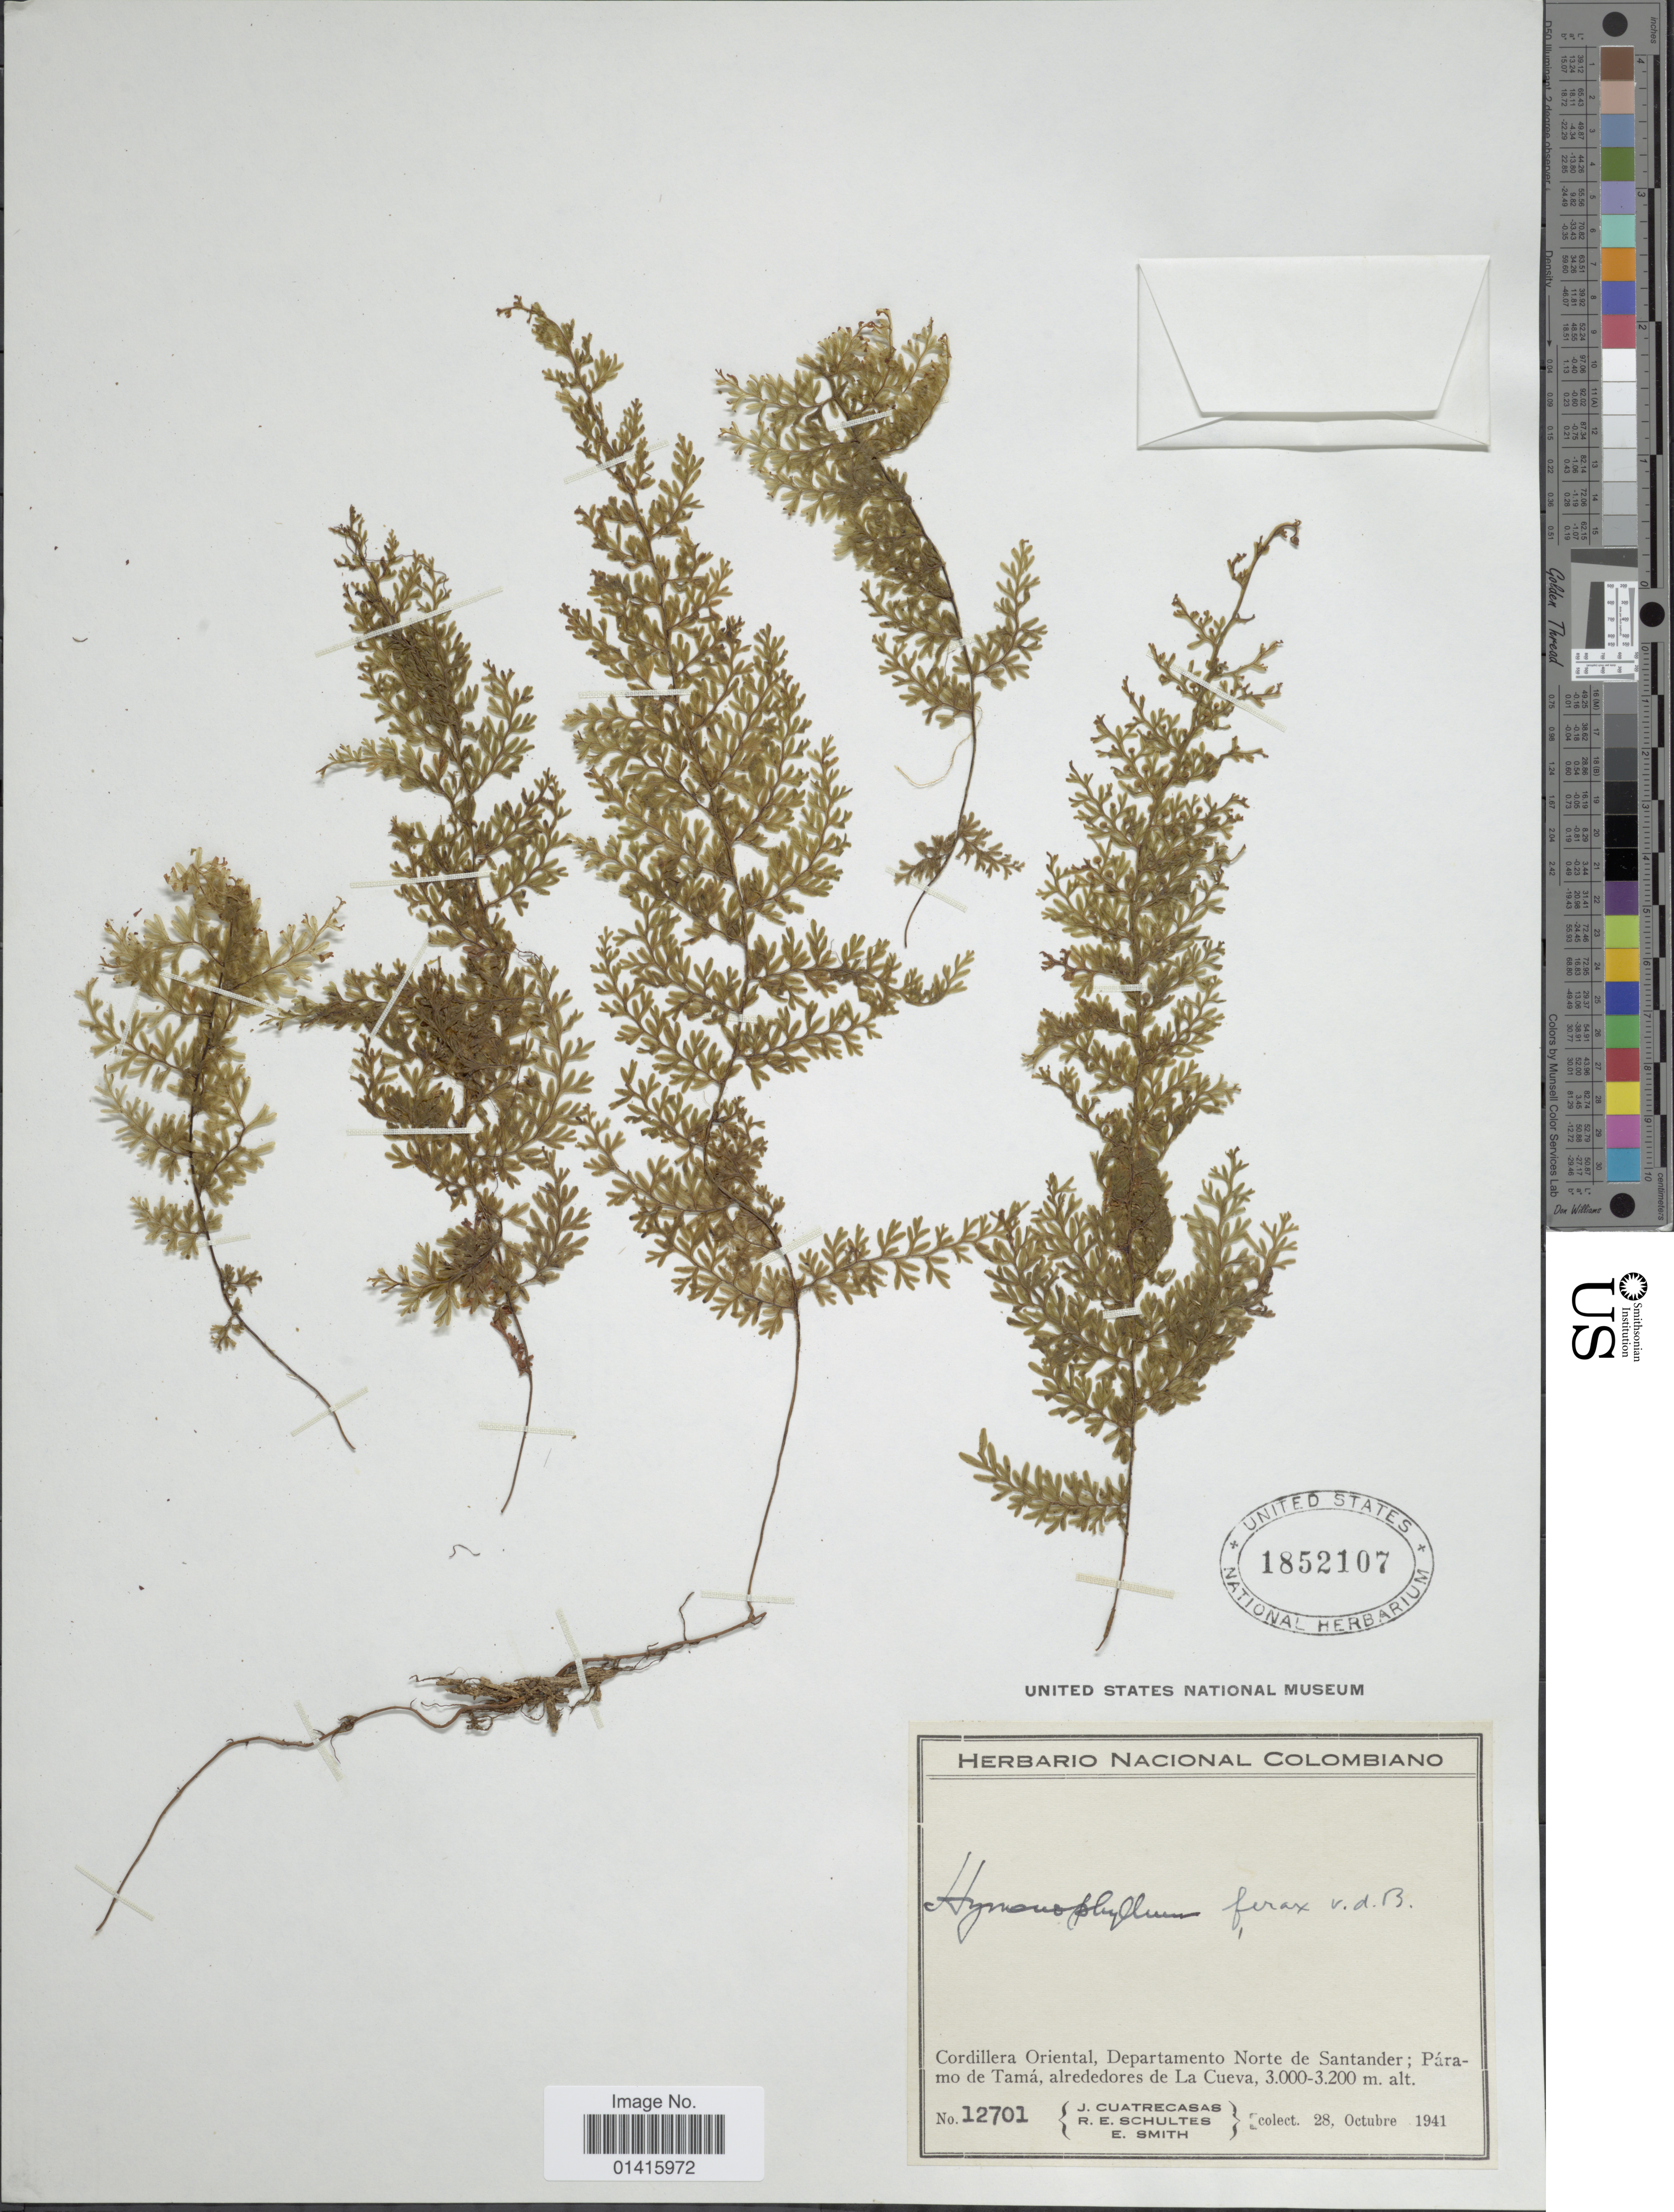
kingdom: Plantae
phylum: Tracheophyta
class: Polypodiopsida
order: Hymenophyllales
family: Hymenophyllaceae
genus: Hymenophyllum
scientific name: Hymenophyllum ferax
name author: Bosch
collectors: J. Cuatrecasas, R. E. Schultes & C. E. Smith Jr.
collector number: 12701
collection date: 1941-10-28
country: Colombia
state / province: Norte de Santander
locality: Cordillera Oriental, Departamento Norte de Santander; Páramo de Tamá, alrededores de La Cueva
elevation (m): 3000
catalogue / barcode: US 1852107